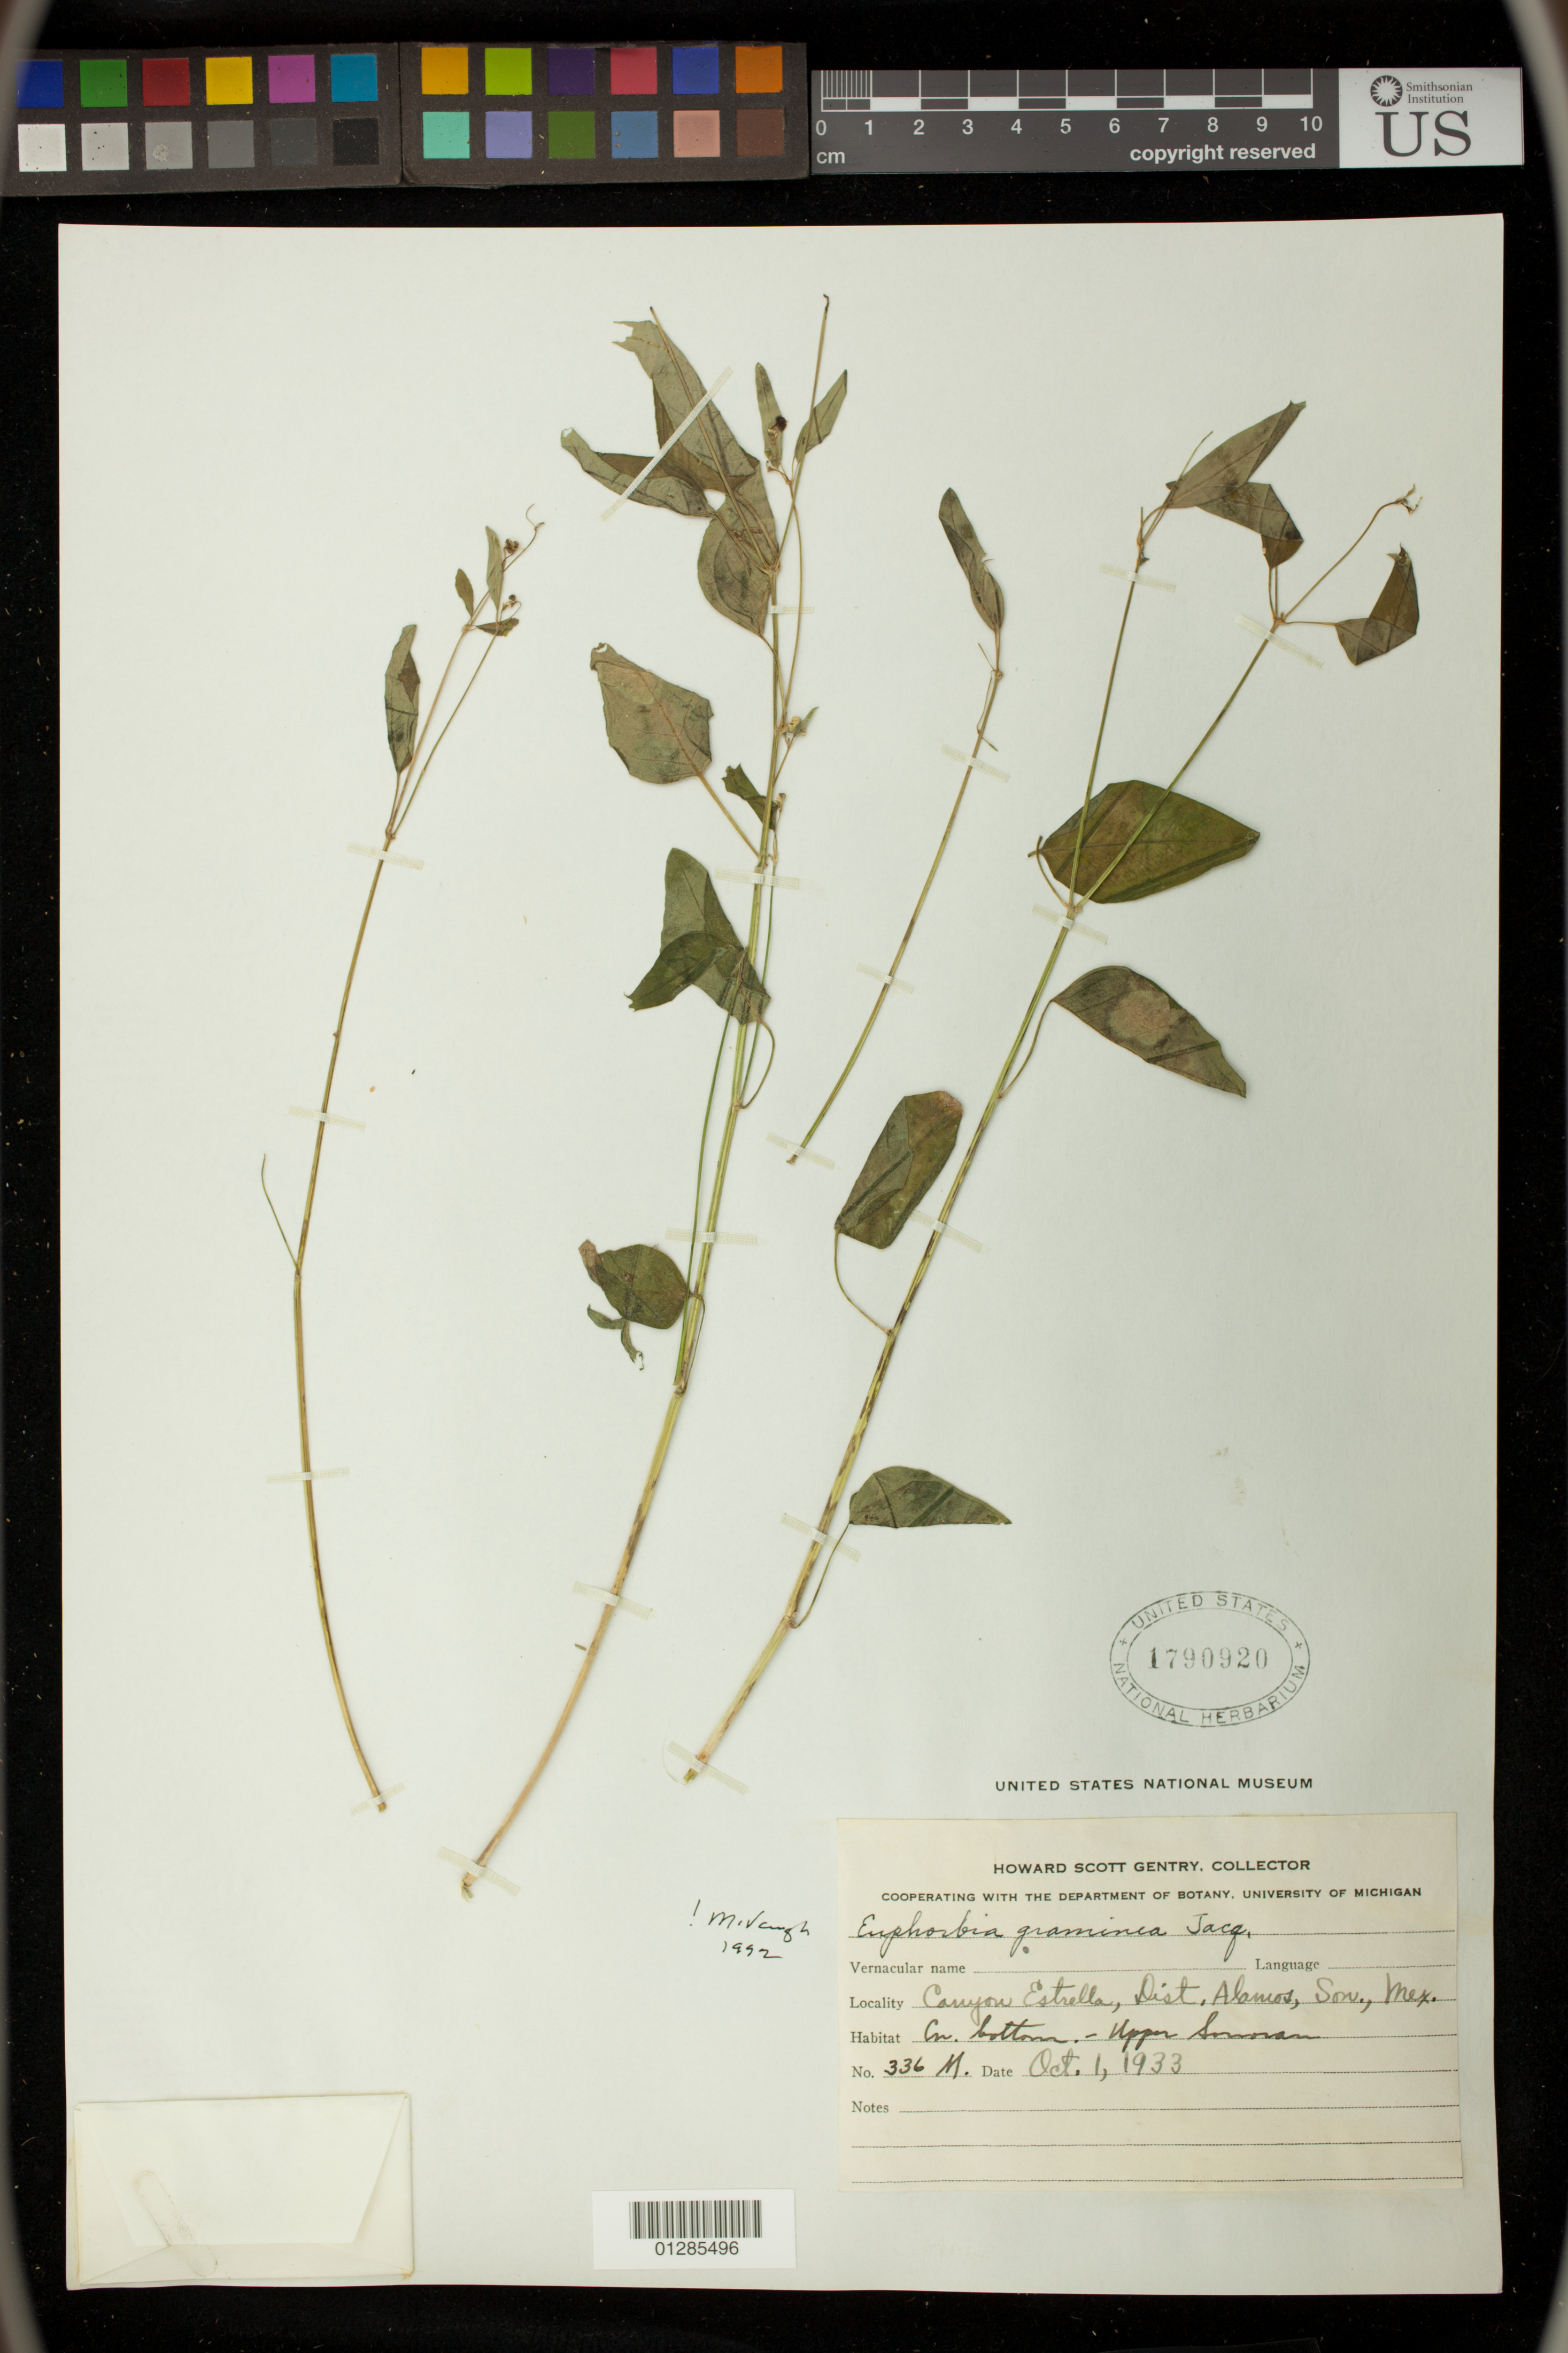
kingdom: Plantae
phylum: Tracheophyta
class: Magnoliopsida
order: Malpighiales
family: Euphorbiaceae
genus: Euphorbia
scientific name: Euphorbia graminea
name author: Jacq.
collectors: H. S. Gentry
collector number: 336 M.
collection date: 1933-10-01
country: Mexico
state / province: Sonora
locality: Canyon Estrella, Dist. Alamos, Son., Mex.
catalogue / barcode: US 1790920